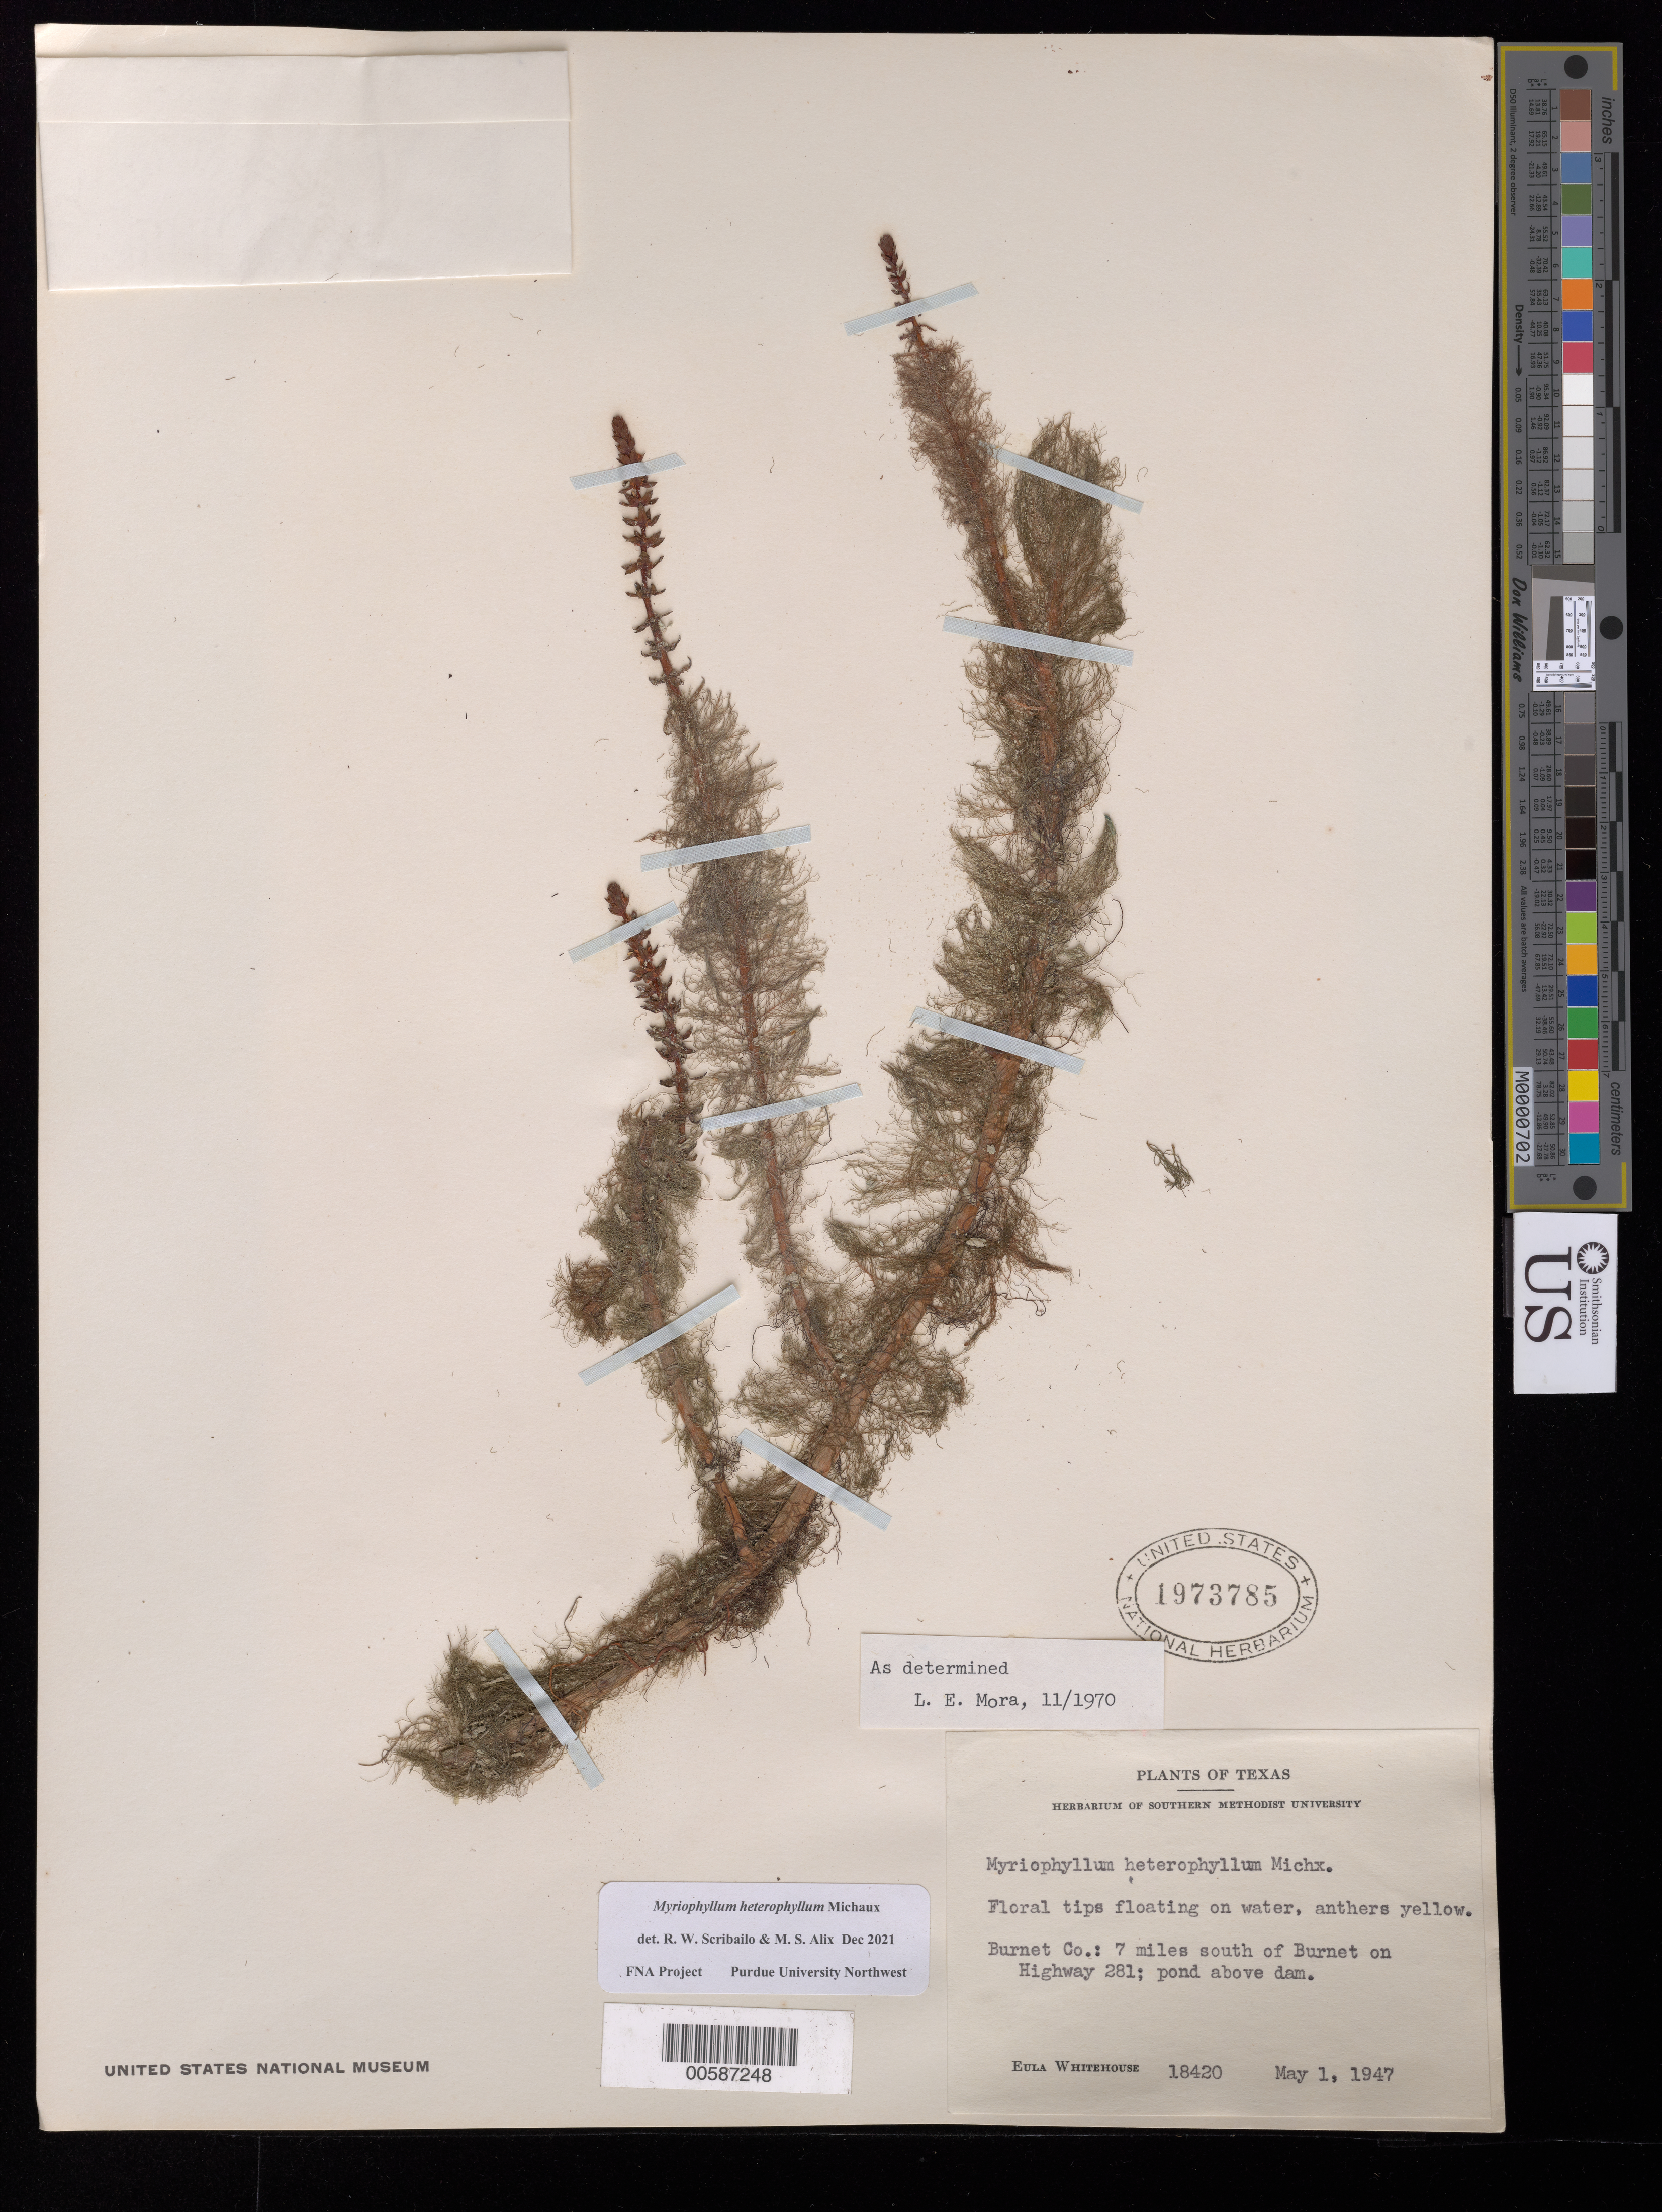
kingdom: Plantae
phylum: Tracheophyta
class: Magnoliopsida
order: Saxifragales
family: Haloragaceae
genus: Myriophyllum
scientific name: Myriophyllum heterophyllum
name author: Michx.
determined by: Scribailo, R. W.; Alix, M. S.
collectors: E. Whitehouse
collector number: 18420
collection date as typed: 01 May 1947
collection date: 1947-05-01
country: United States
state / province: Texas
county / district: Burnet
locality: S of Burnet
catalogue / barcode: US 1973785